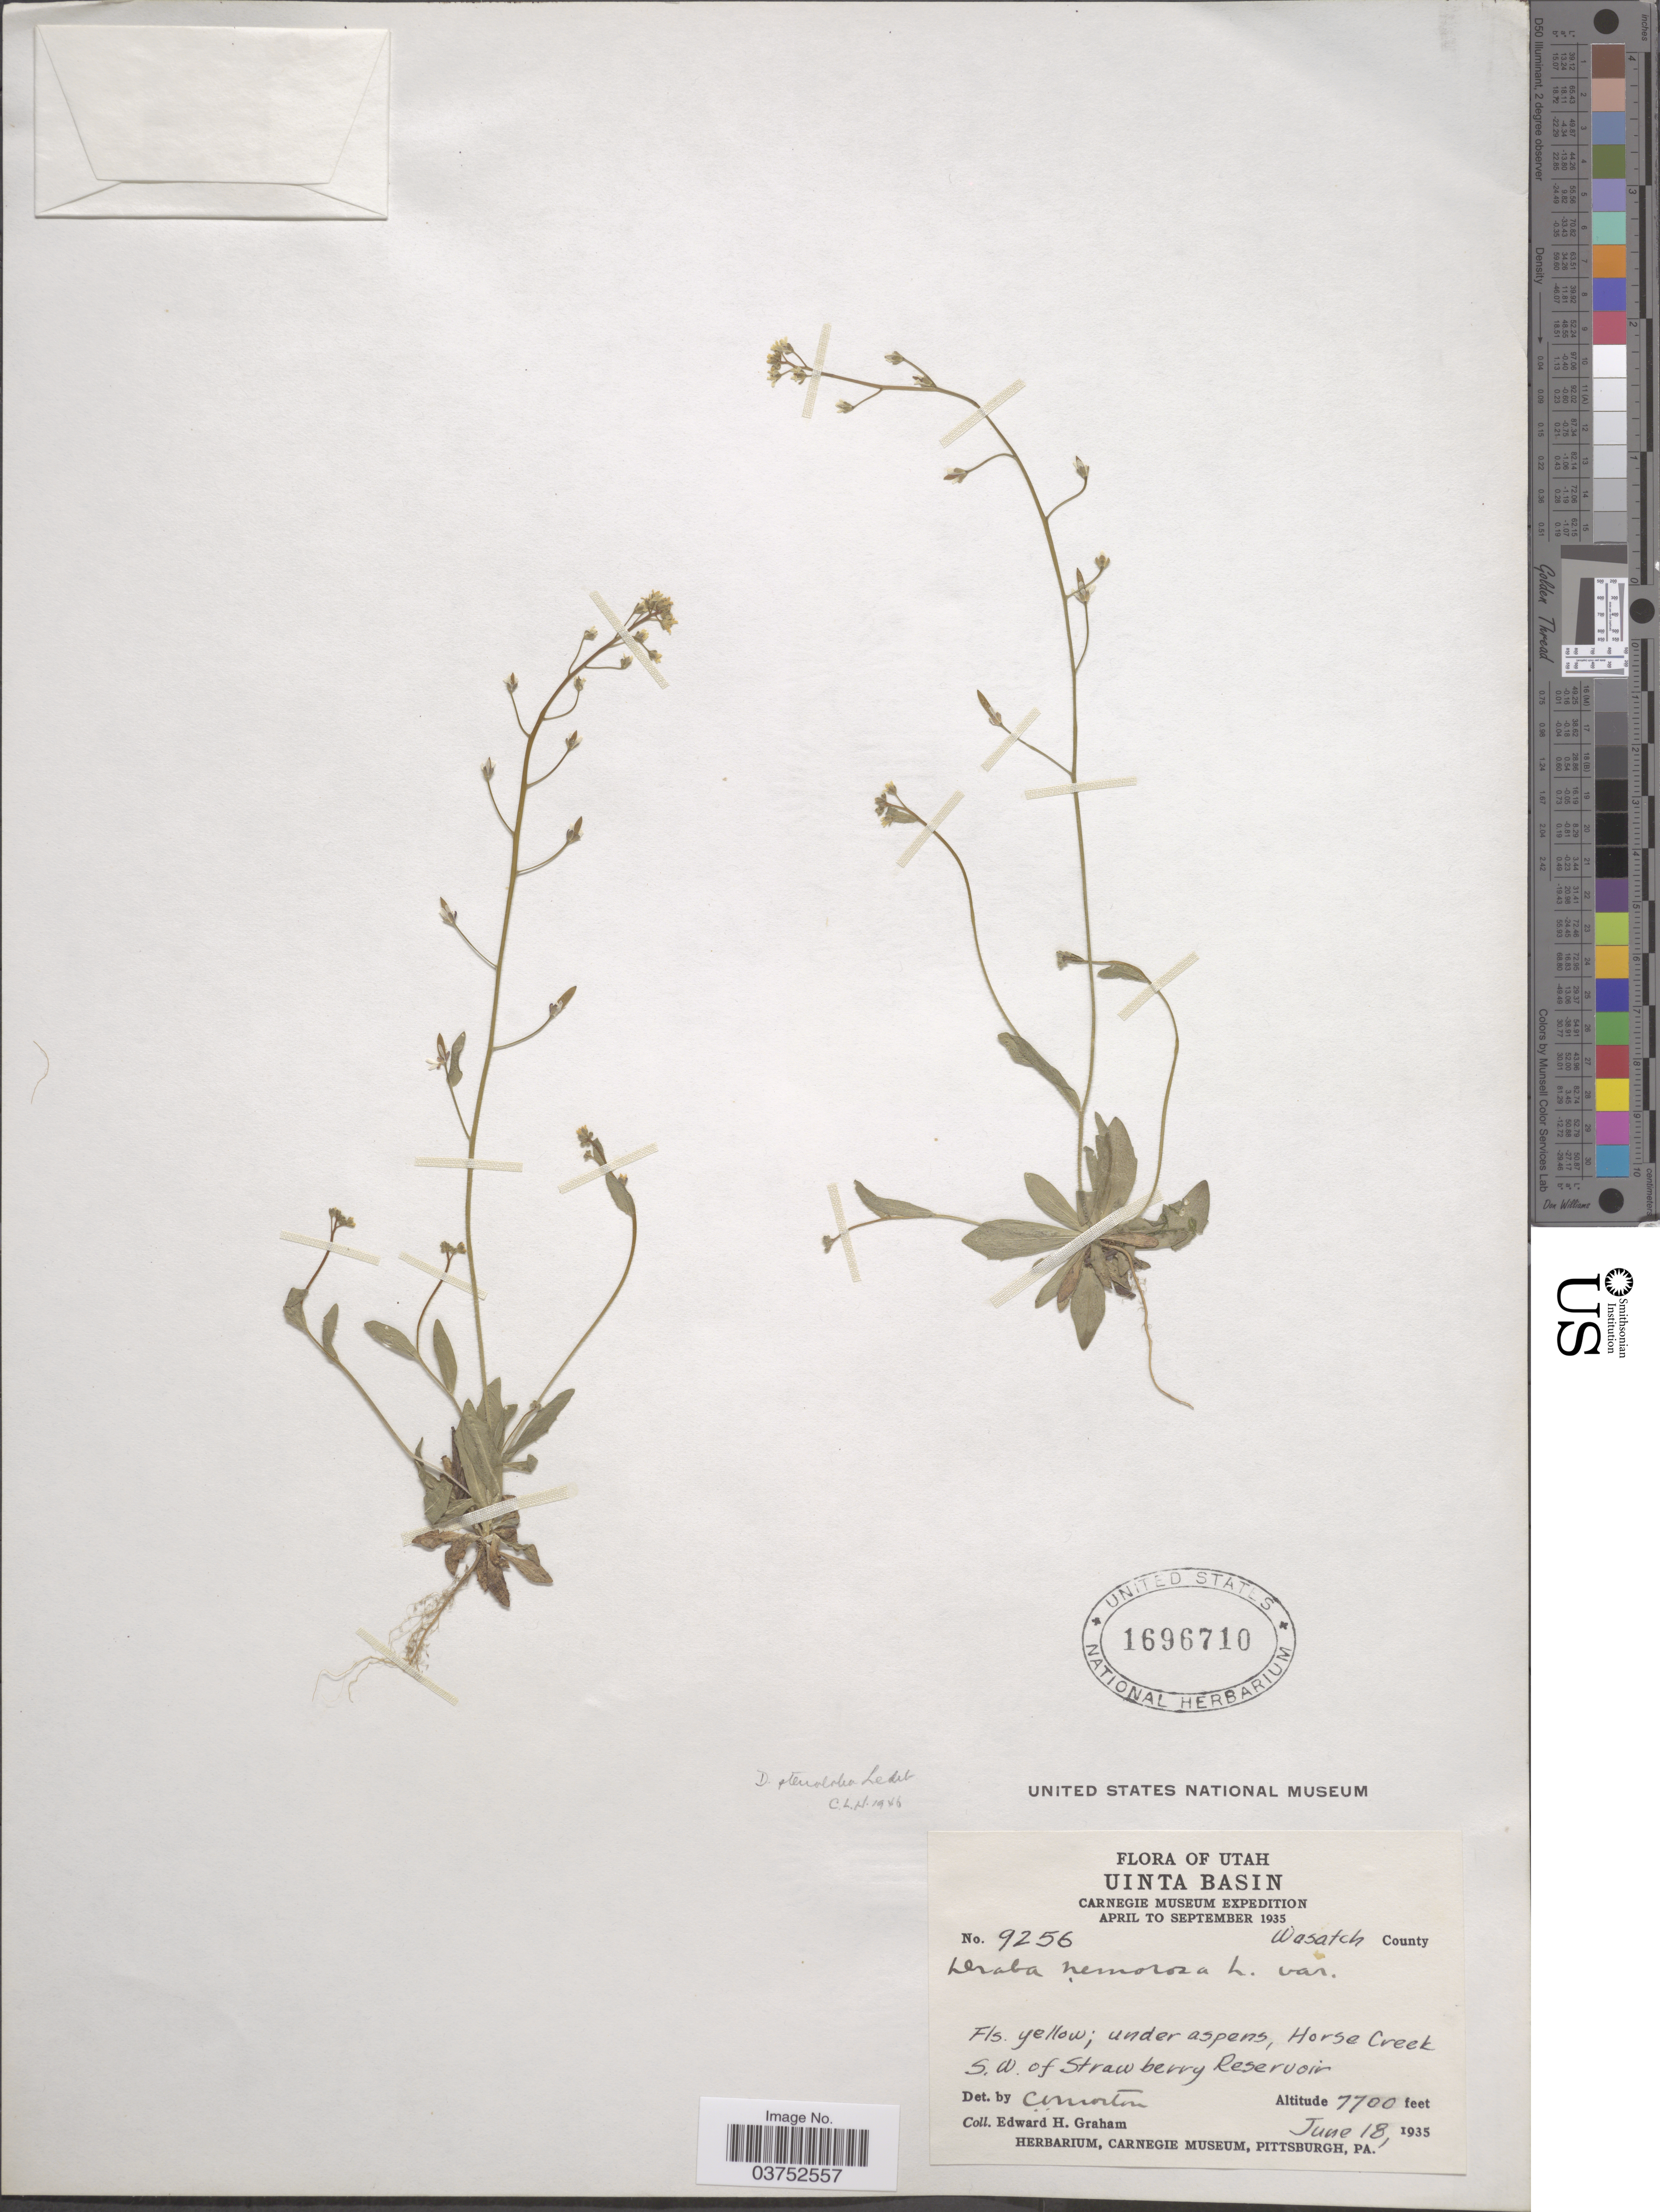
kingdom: Plantae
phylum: Tracheophyta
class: Magnoliopsida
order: Brassicales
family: Brassicaceae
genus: Draba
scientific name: Draba stenoloba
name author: Ledeb.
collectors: E. H. Graham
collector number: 9256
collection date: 1935-06-18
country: United States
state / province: Utah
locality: Uinta Basin. Wasatch County. Horse Creek S.W. of Strawberry Reservoir.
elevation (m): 2347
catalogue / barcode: US 1696710